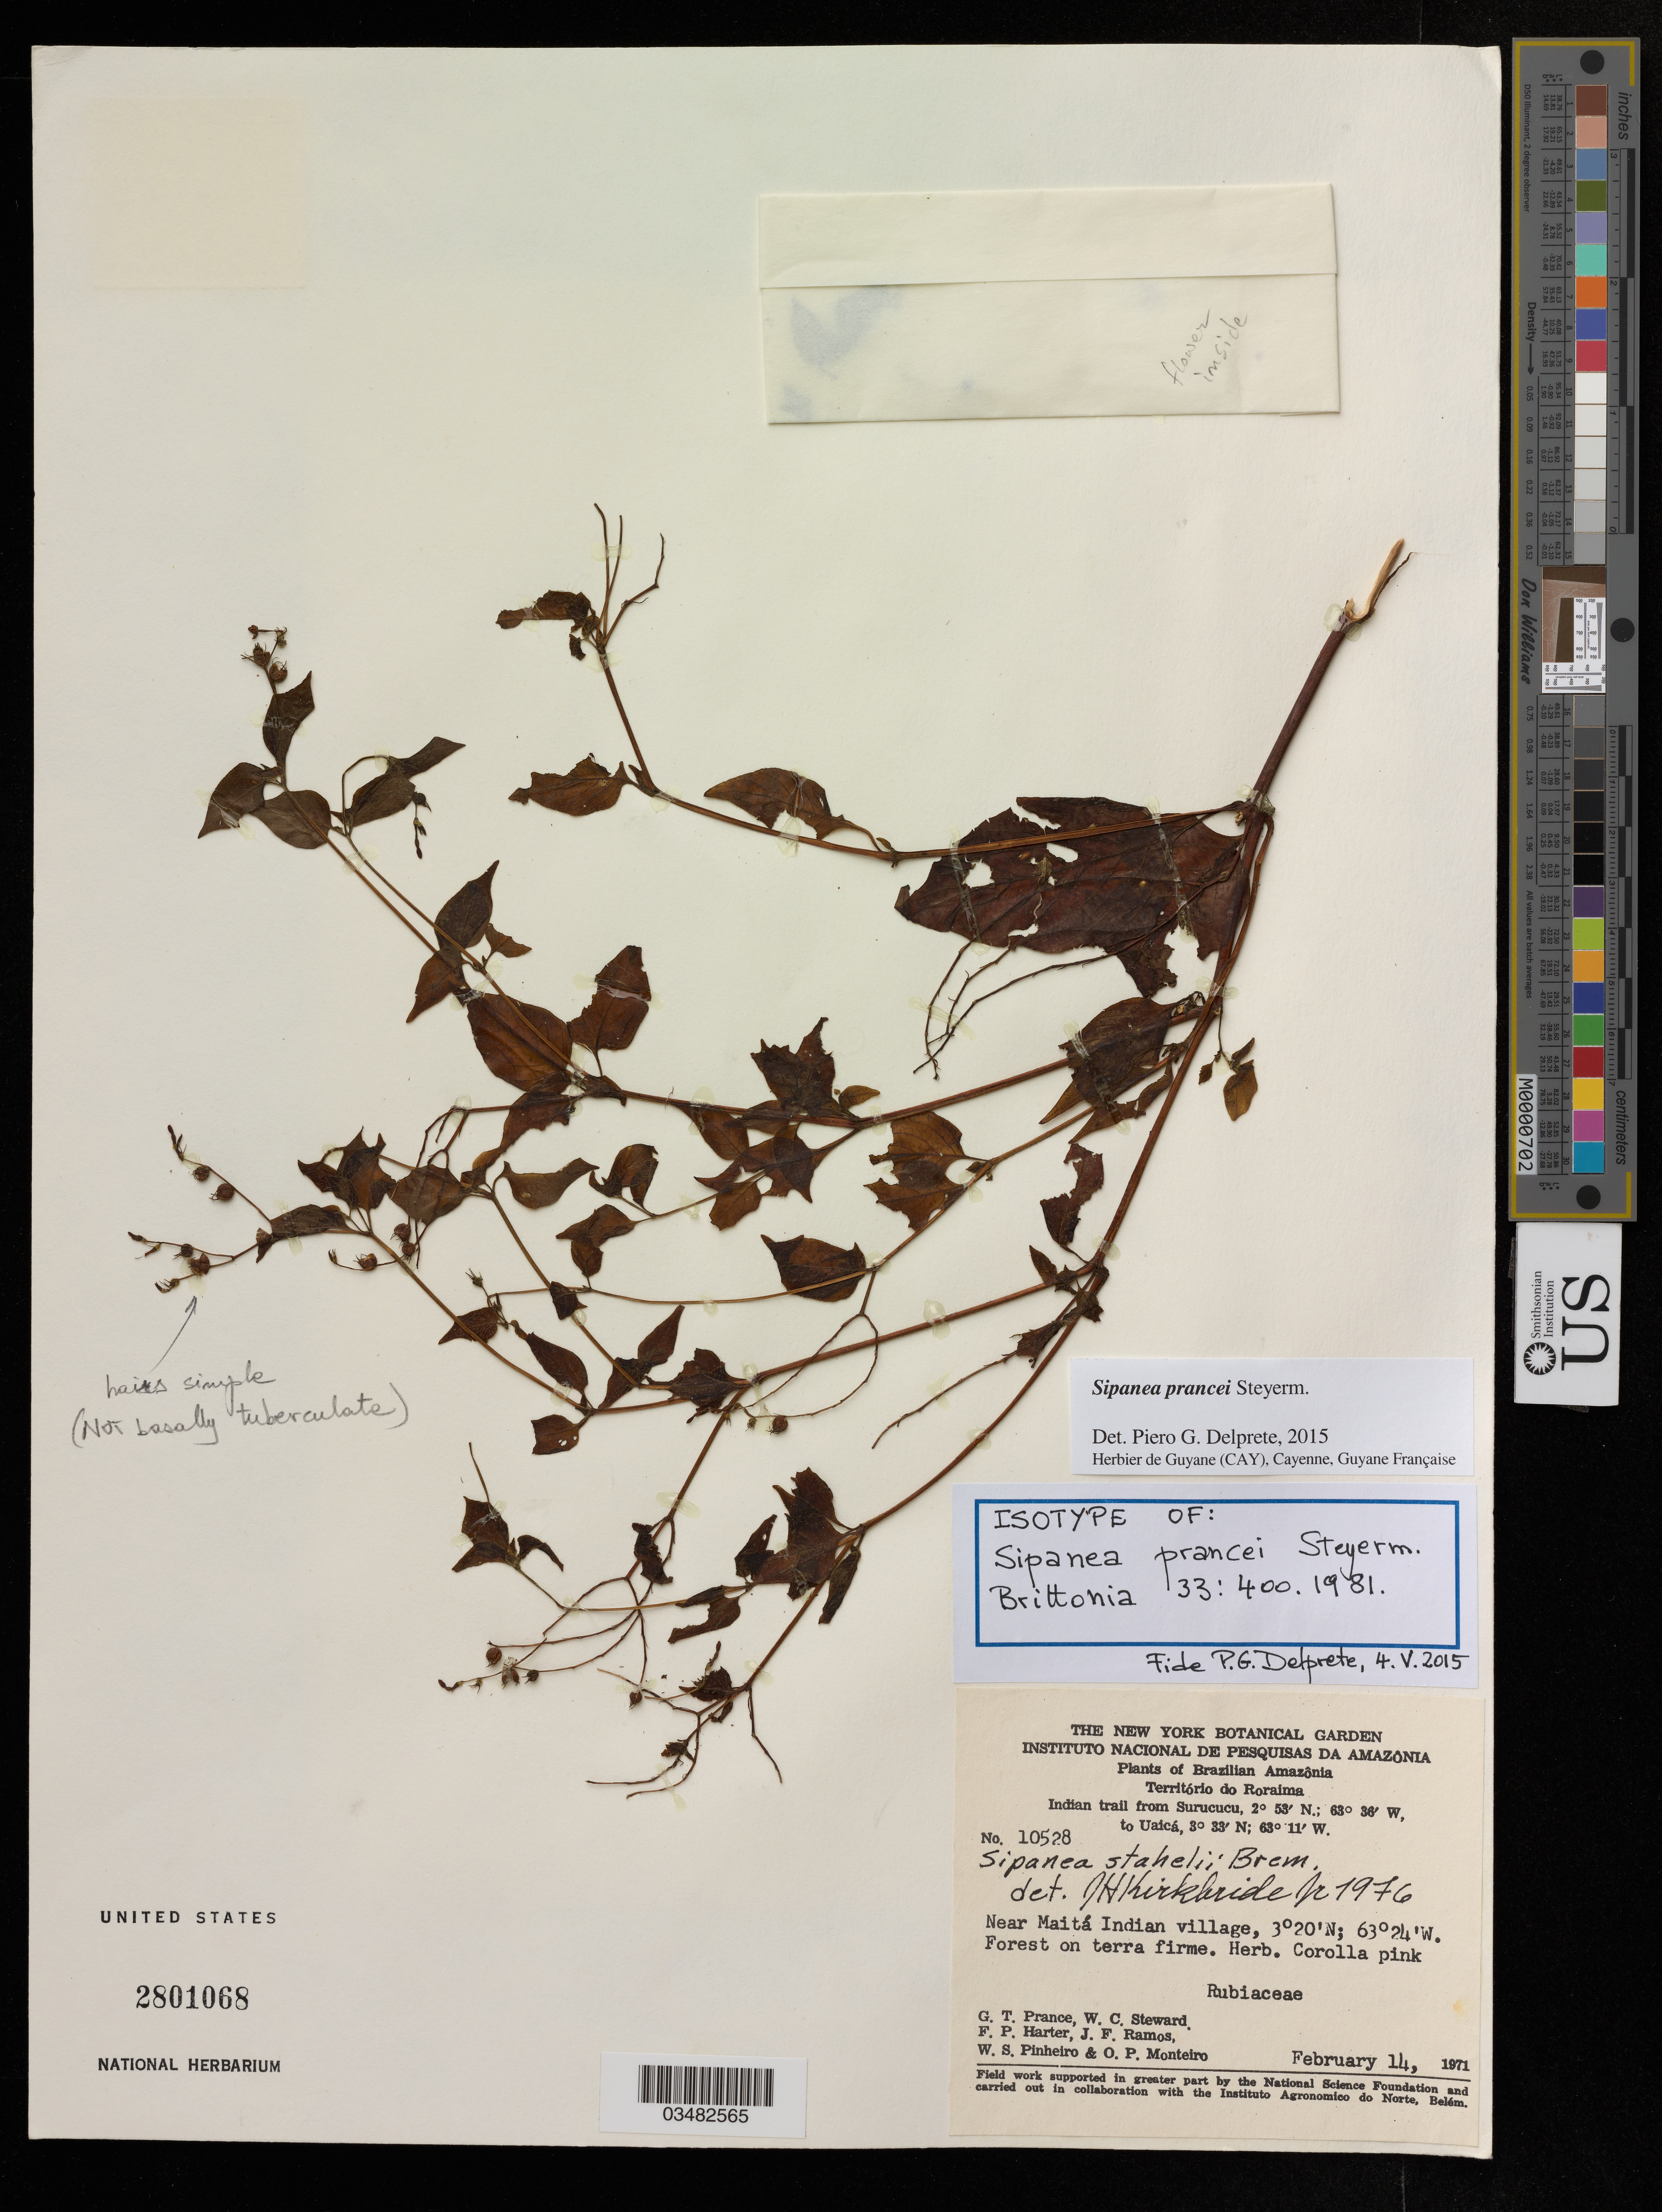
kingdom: Plantae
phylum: Tracheophyta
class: Liliopsida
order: Poales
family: Poaceae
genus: Hordeum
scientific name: Hordeum jubatum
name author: L.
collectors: W. Silveus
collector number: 220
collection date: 1931-07-13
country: United States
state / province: Texas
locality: Subback.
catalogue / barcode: US 1535606